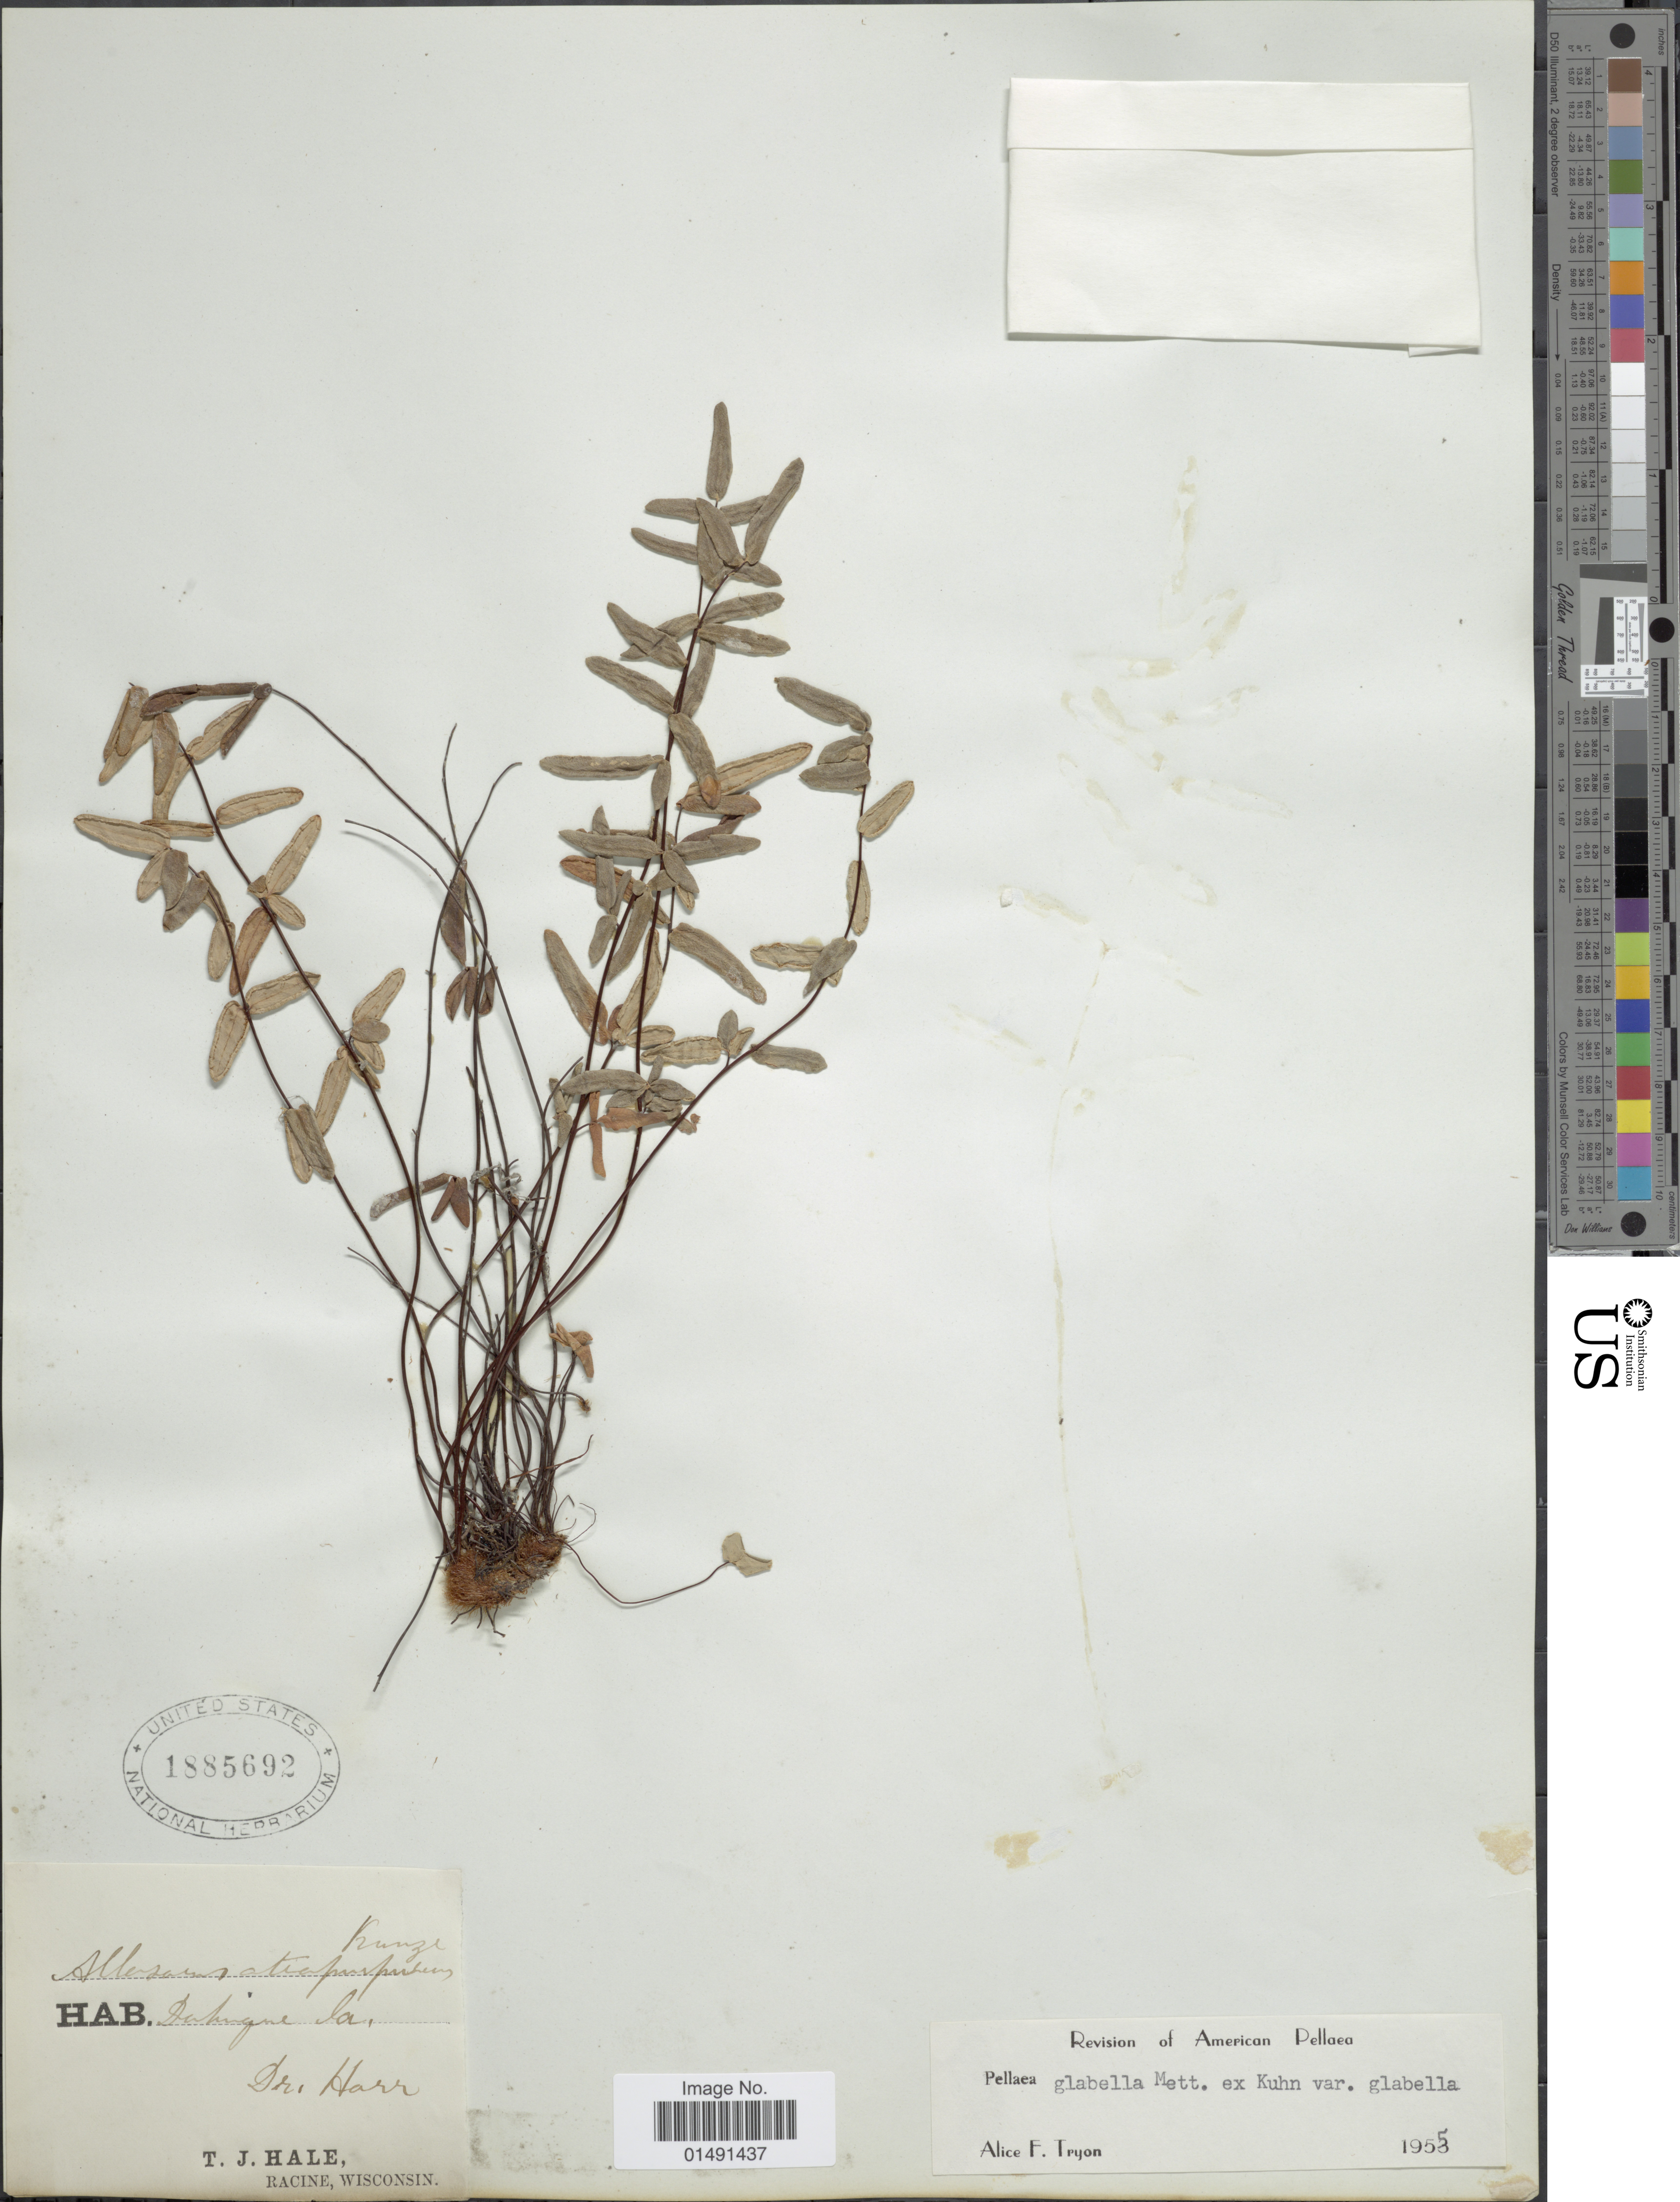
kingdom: Plantae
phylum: Tracheophyta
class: Polypodiopsida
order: Polypodiales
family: Pteridaceae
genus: Pellaea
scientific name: Pellaea glabella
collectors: Harr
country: United States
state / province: Iowa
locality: Dubuque.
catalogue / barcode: US 1885692